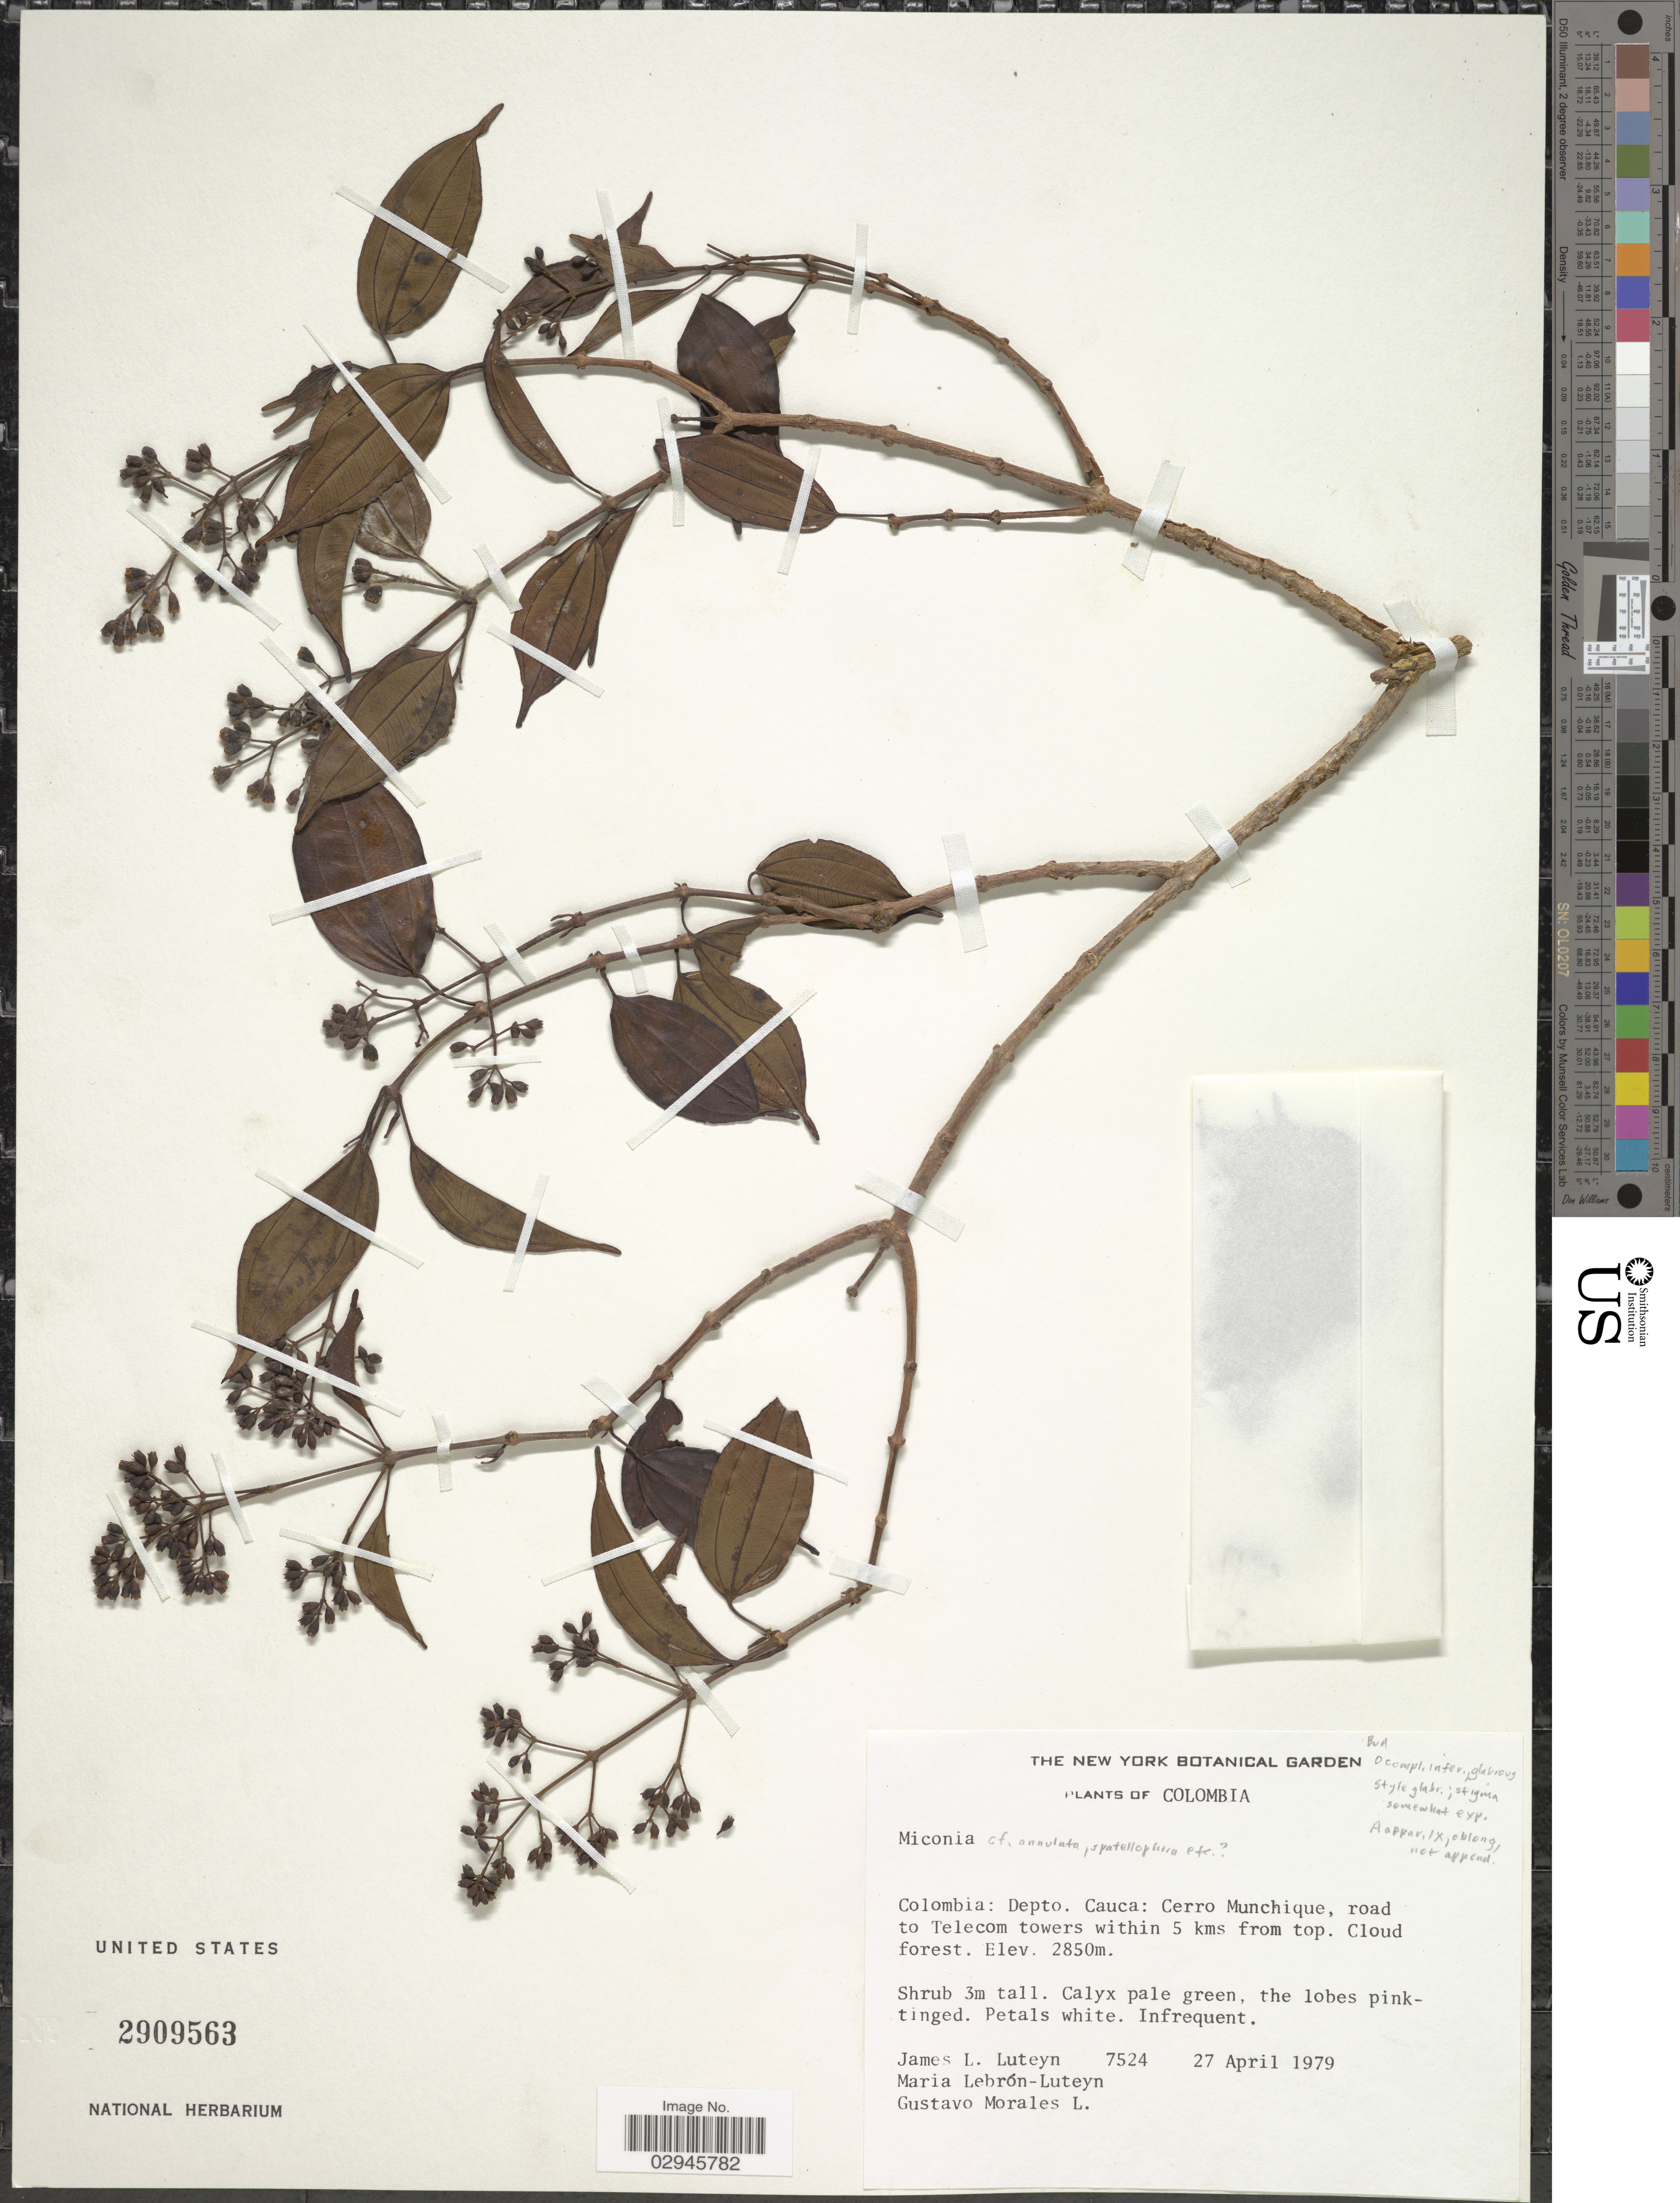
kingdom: Plantae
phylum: Tracheophyta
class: Magnoliopsida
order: Myrtales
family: Melastomataceae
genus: Miconia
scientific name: Miconia sp.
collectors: J. Luteyn, M. L. Lebrón-Luteyn & G. Morales L.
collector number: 7524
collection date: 1979-04-27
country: Colombia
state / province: Cauca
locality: Depto. Cauca: Cerro Munchique, road to Telecom towers within 5 kms from top.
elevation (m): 2850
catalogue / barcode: US 2909563